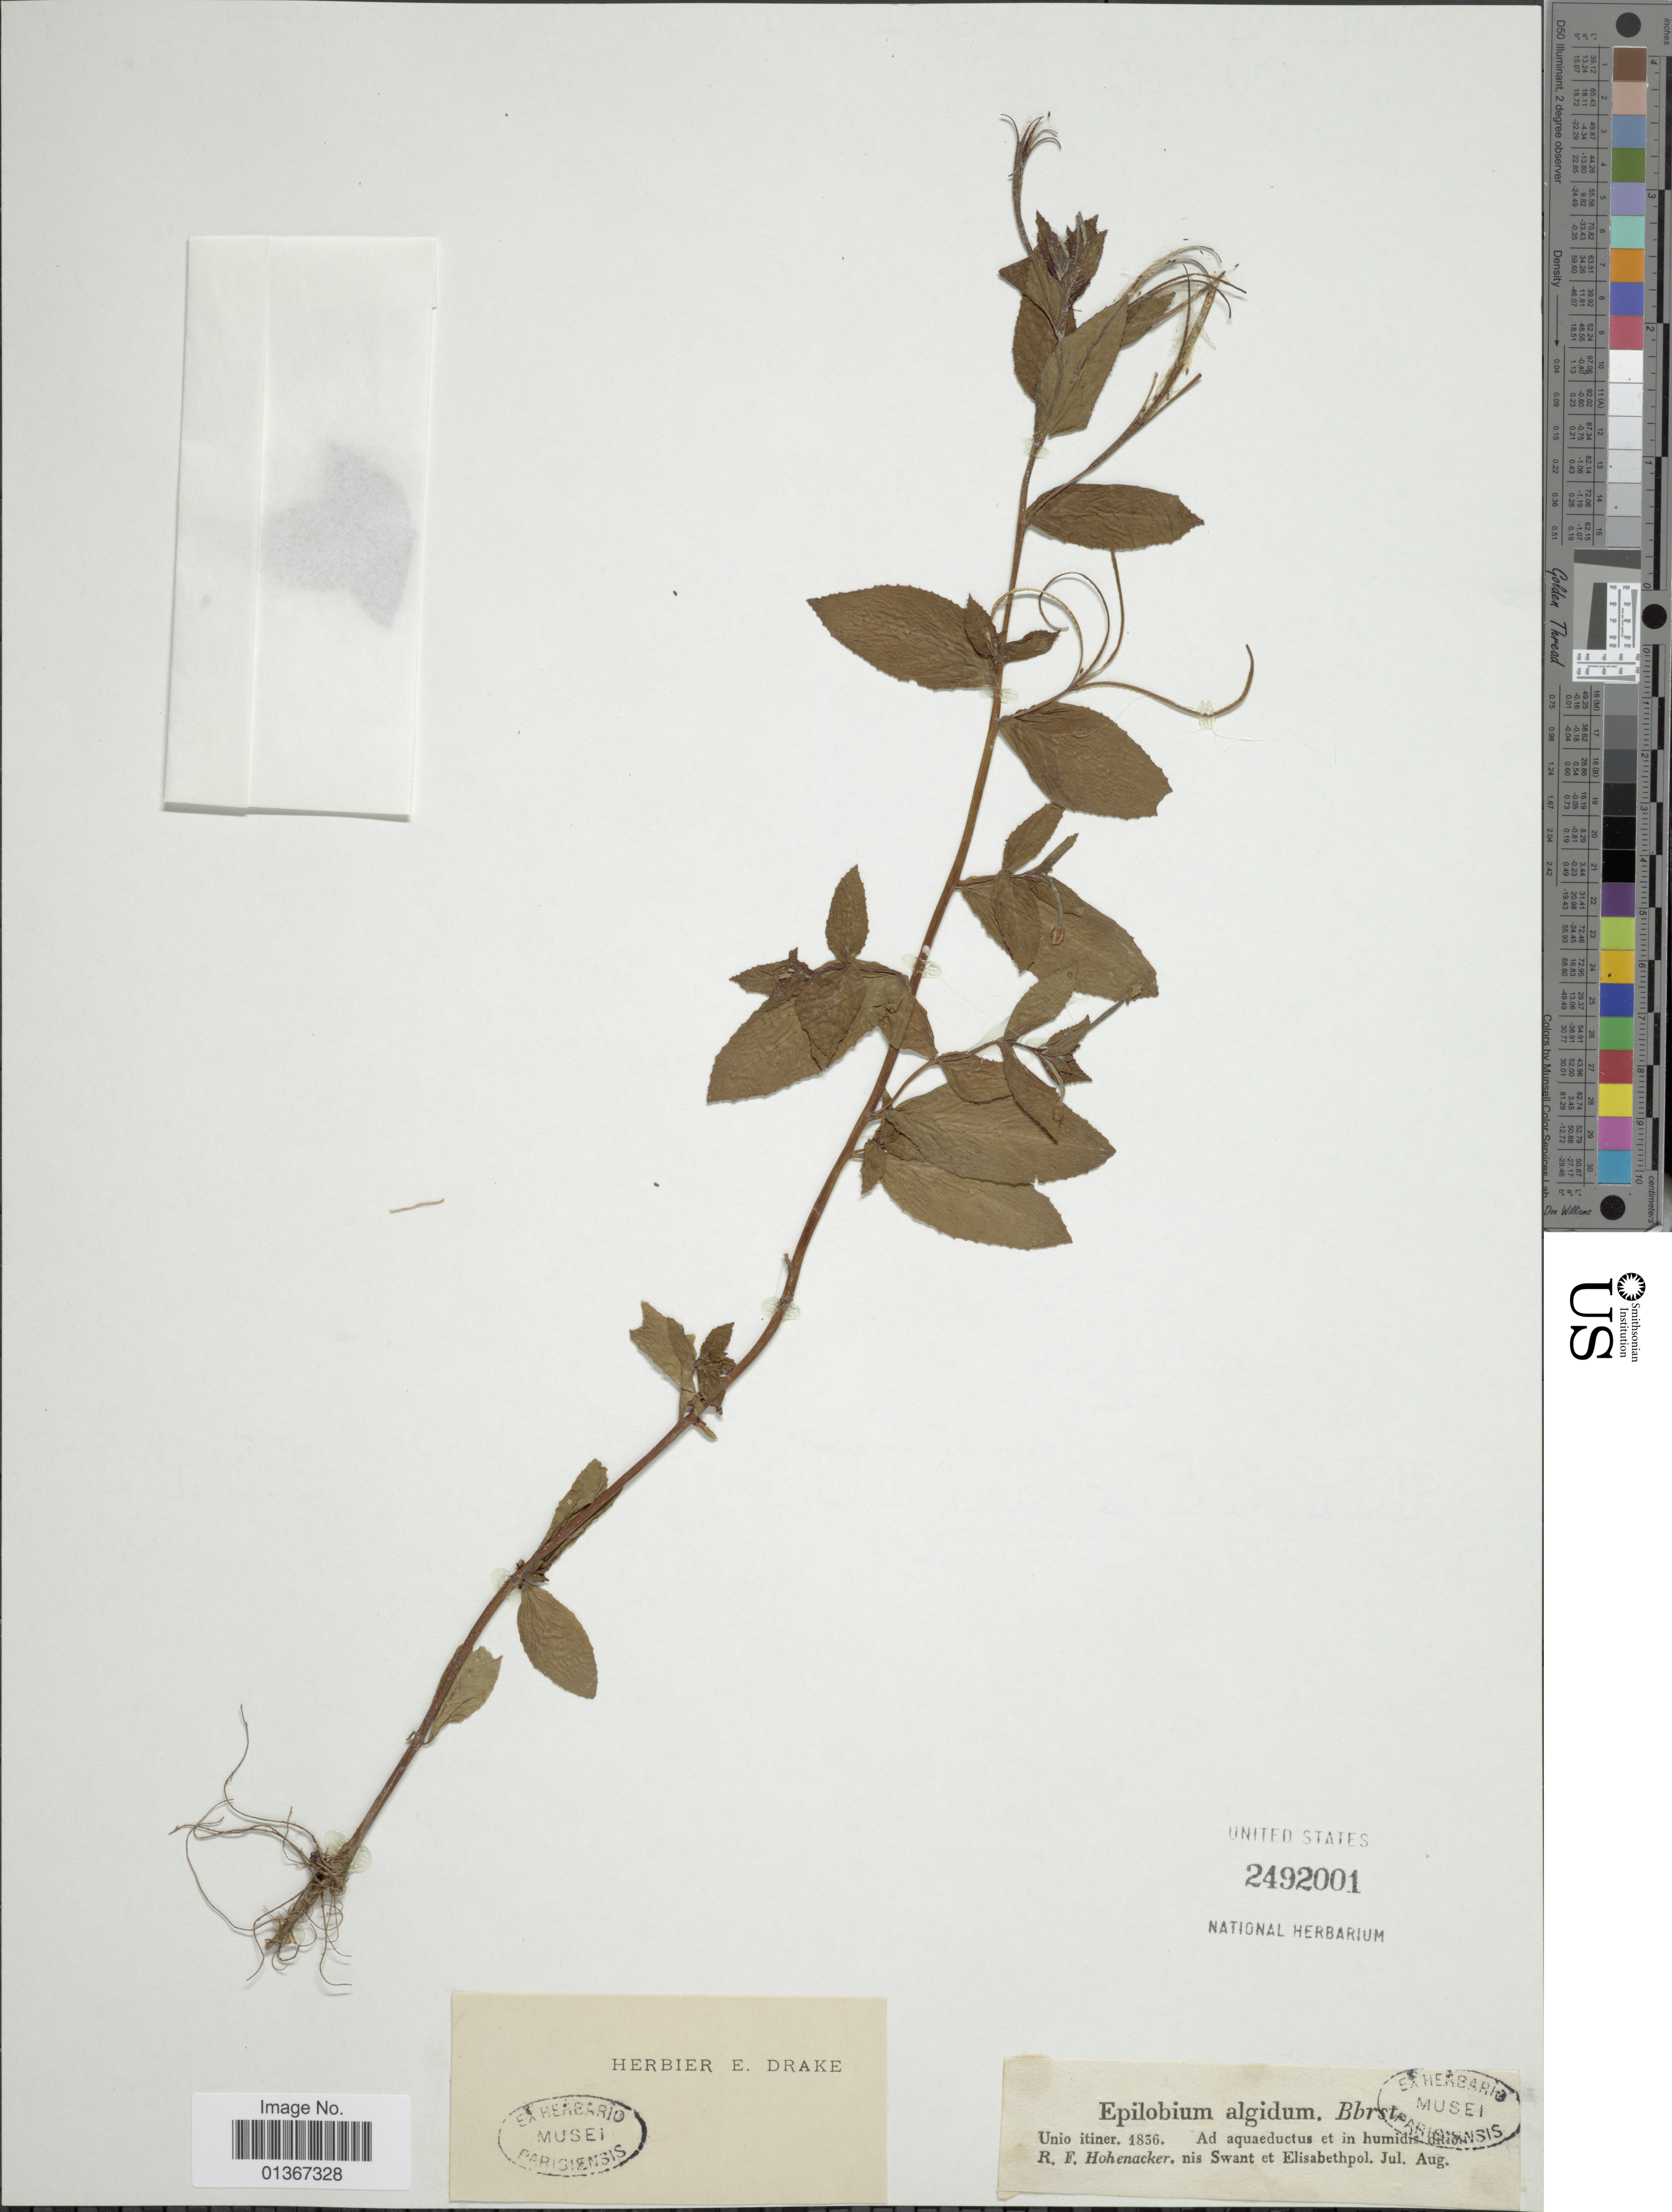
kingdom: Plantae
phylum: Tracheophyta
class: Magnoliopsida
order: Myrtales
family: Onagraceae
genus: Epilobium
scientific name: Epilobium algidum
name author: M. Bieb.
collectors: R. F. Hohenacker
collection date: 1836-07/1836-08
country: Azerbaijan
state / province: Ganca (City)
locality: Ad aquaeductus et in humidis [illegible text] nis Swant et Elisabethpol.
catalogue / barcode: US 2492001